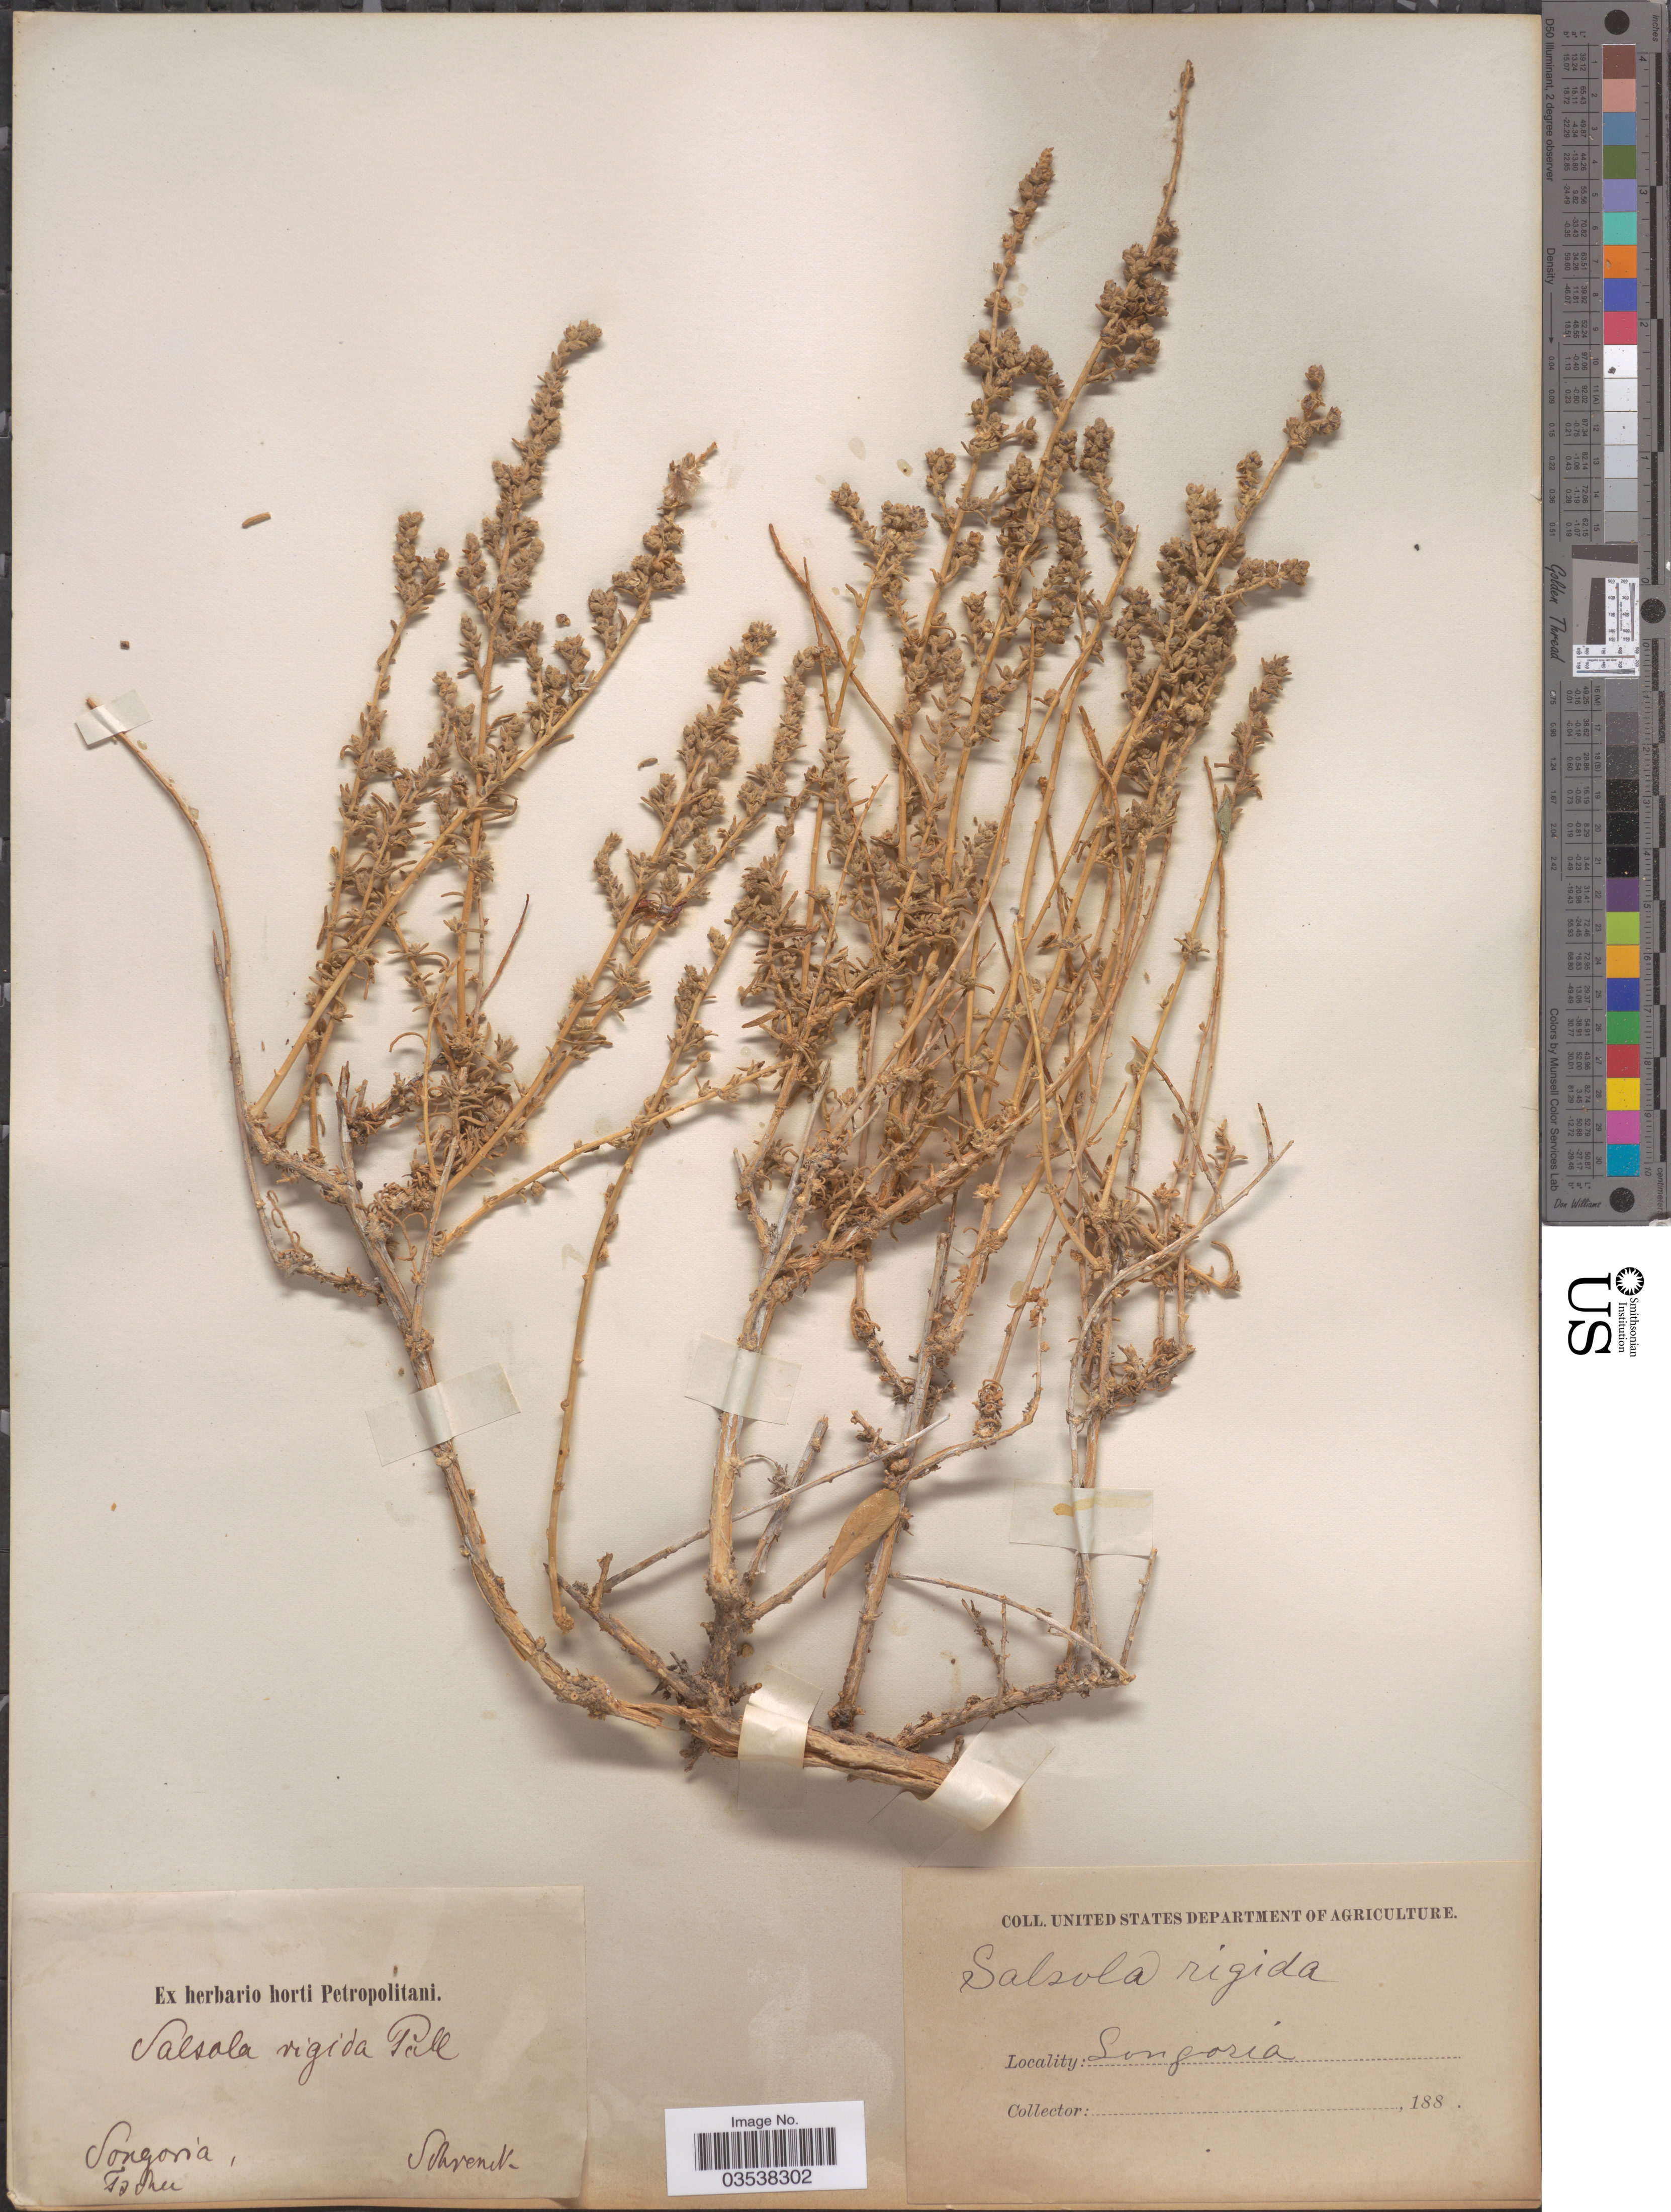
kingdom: Plantae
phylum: Tracheophyta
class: Magnoliopsida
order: Caryophyllales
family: Amaranthaceae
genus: Caroxylon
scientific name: Caroxylon orientale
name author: (S.G. Gmel.) Tzvelev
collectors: A.G. Schrenk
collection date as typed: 188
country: Kazakhstan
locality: Songaria. Tschu.